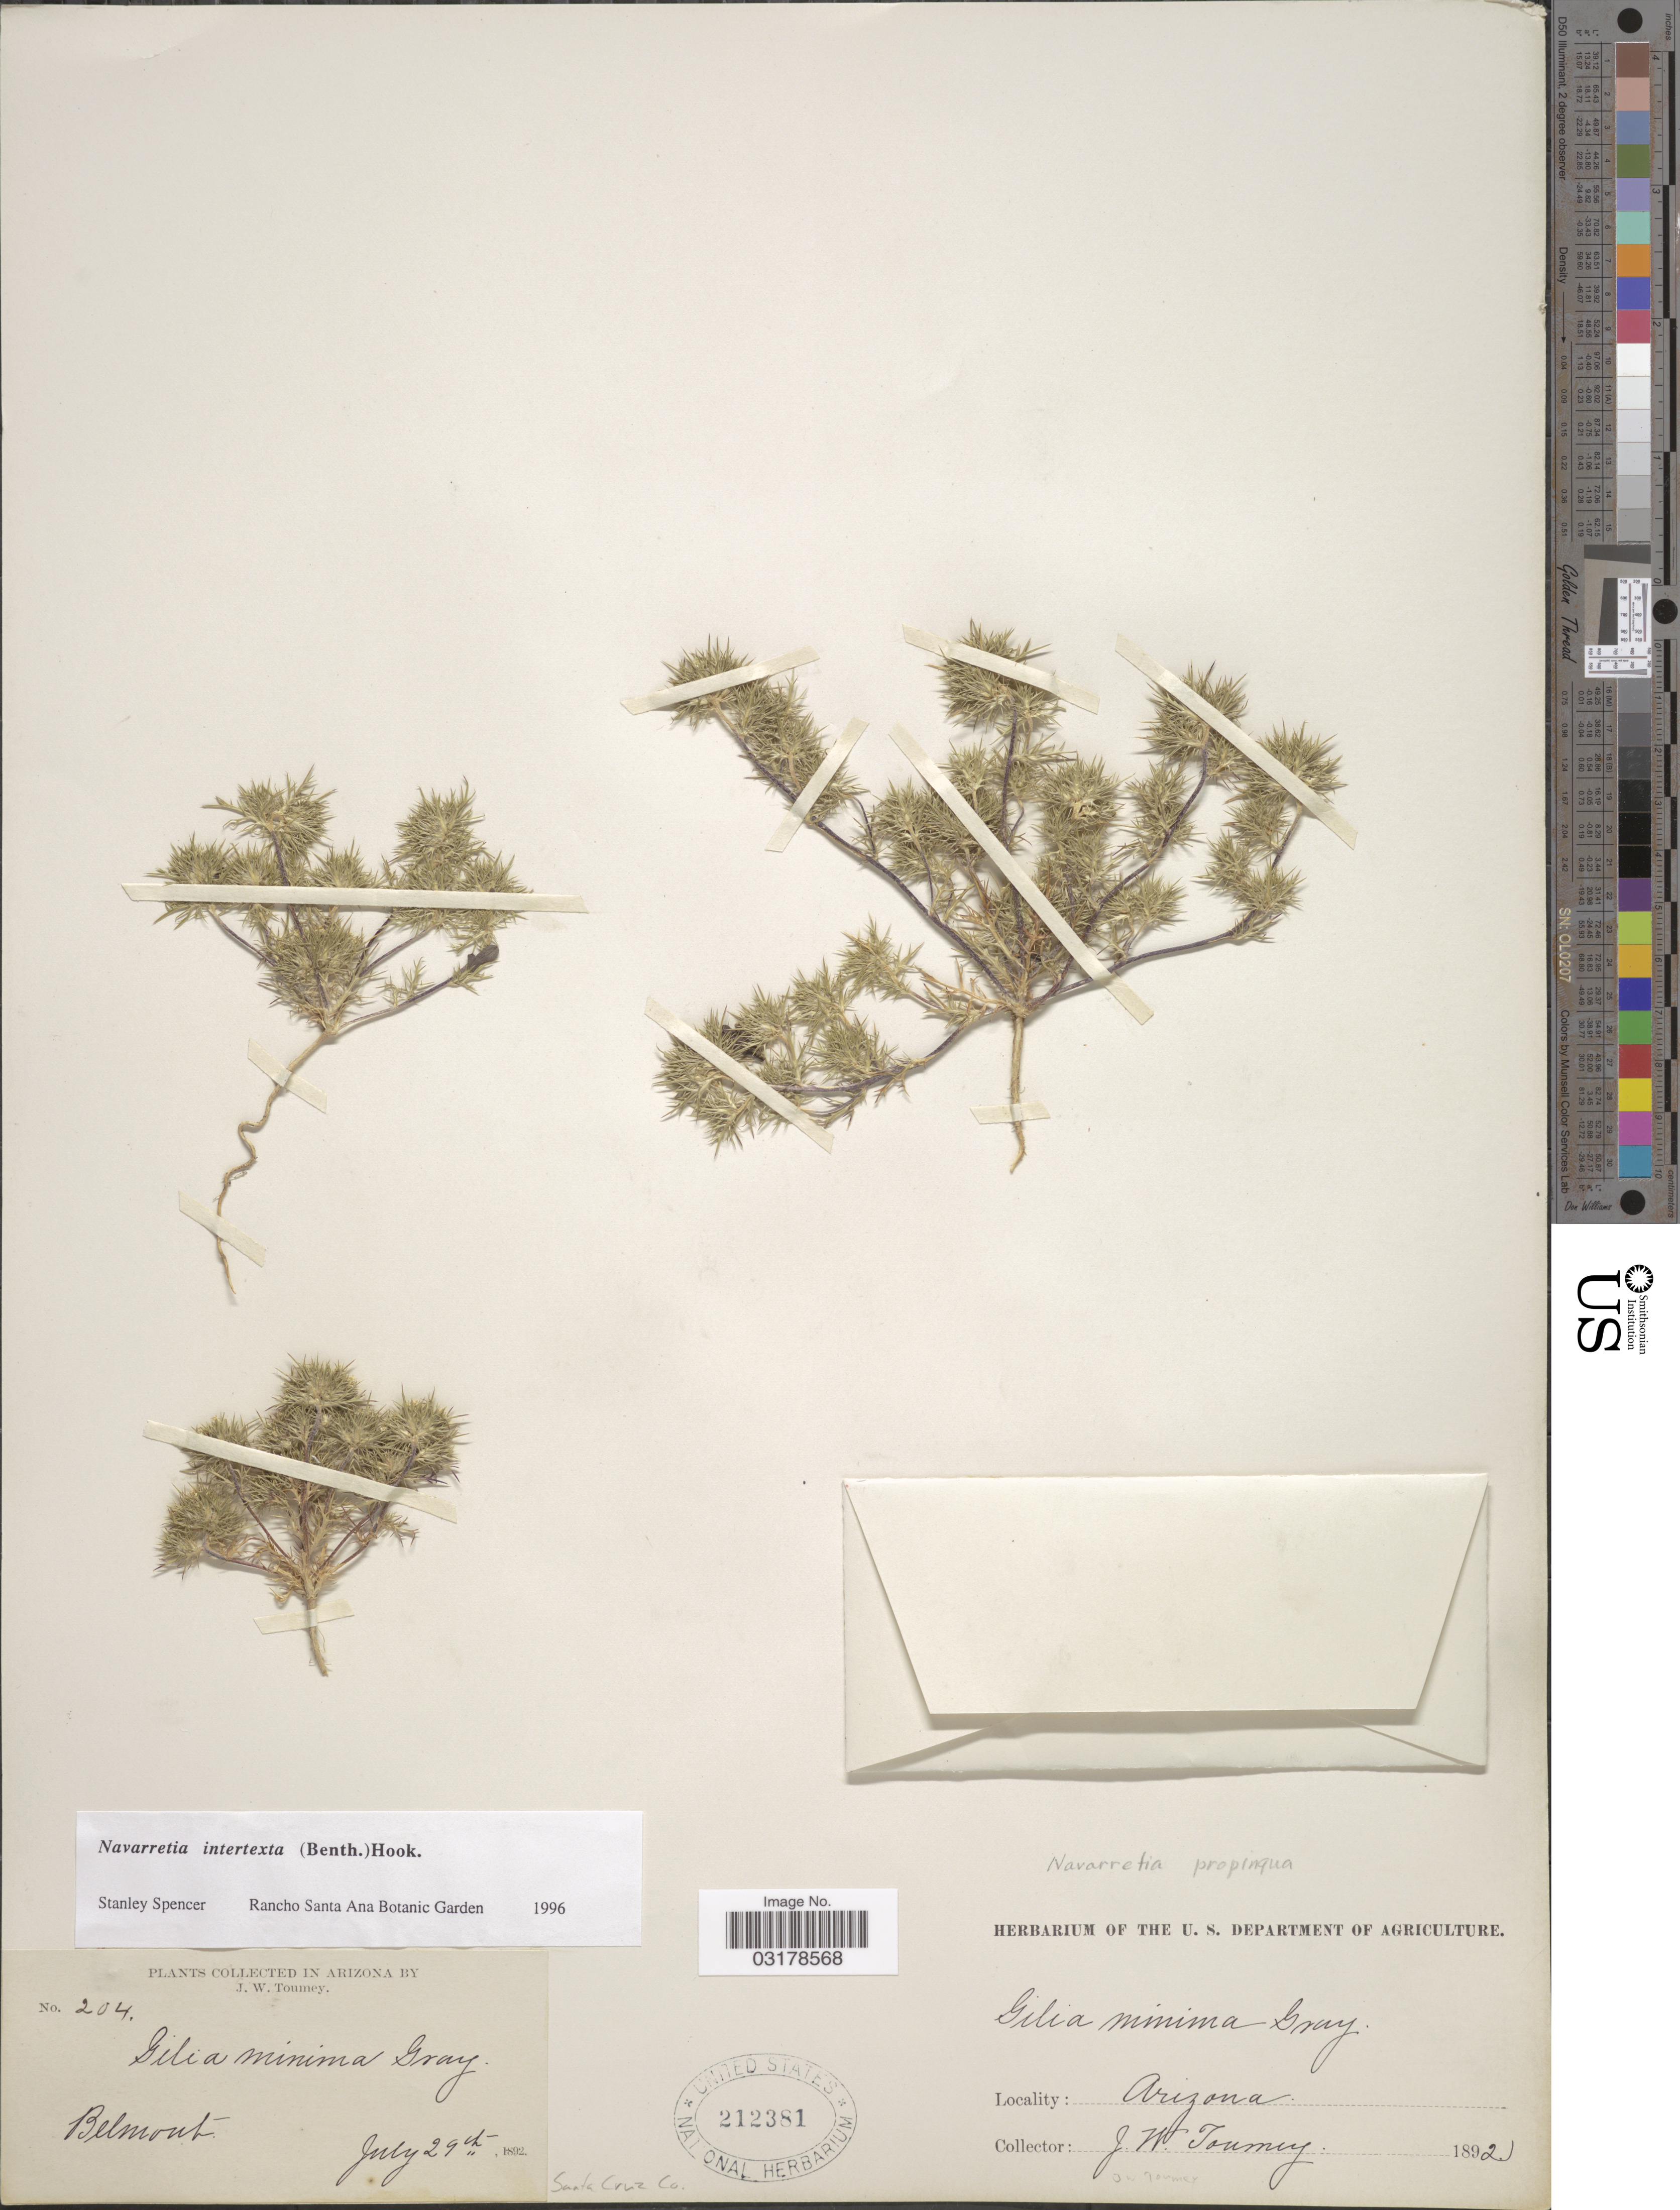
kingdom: Plantae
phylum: Tracheophyta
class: Magnoliopsida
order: Ericales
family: Polemoniaceae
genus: Navarretia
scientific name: Navarretia intertexta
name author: (Benth.) Hook.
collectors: J. W. Toumey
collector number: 204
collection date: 1892-07-29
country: United States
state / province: Arizona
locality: Belmont. Santa Cruz Co.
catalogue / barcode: US 212381